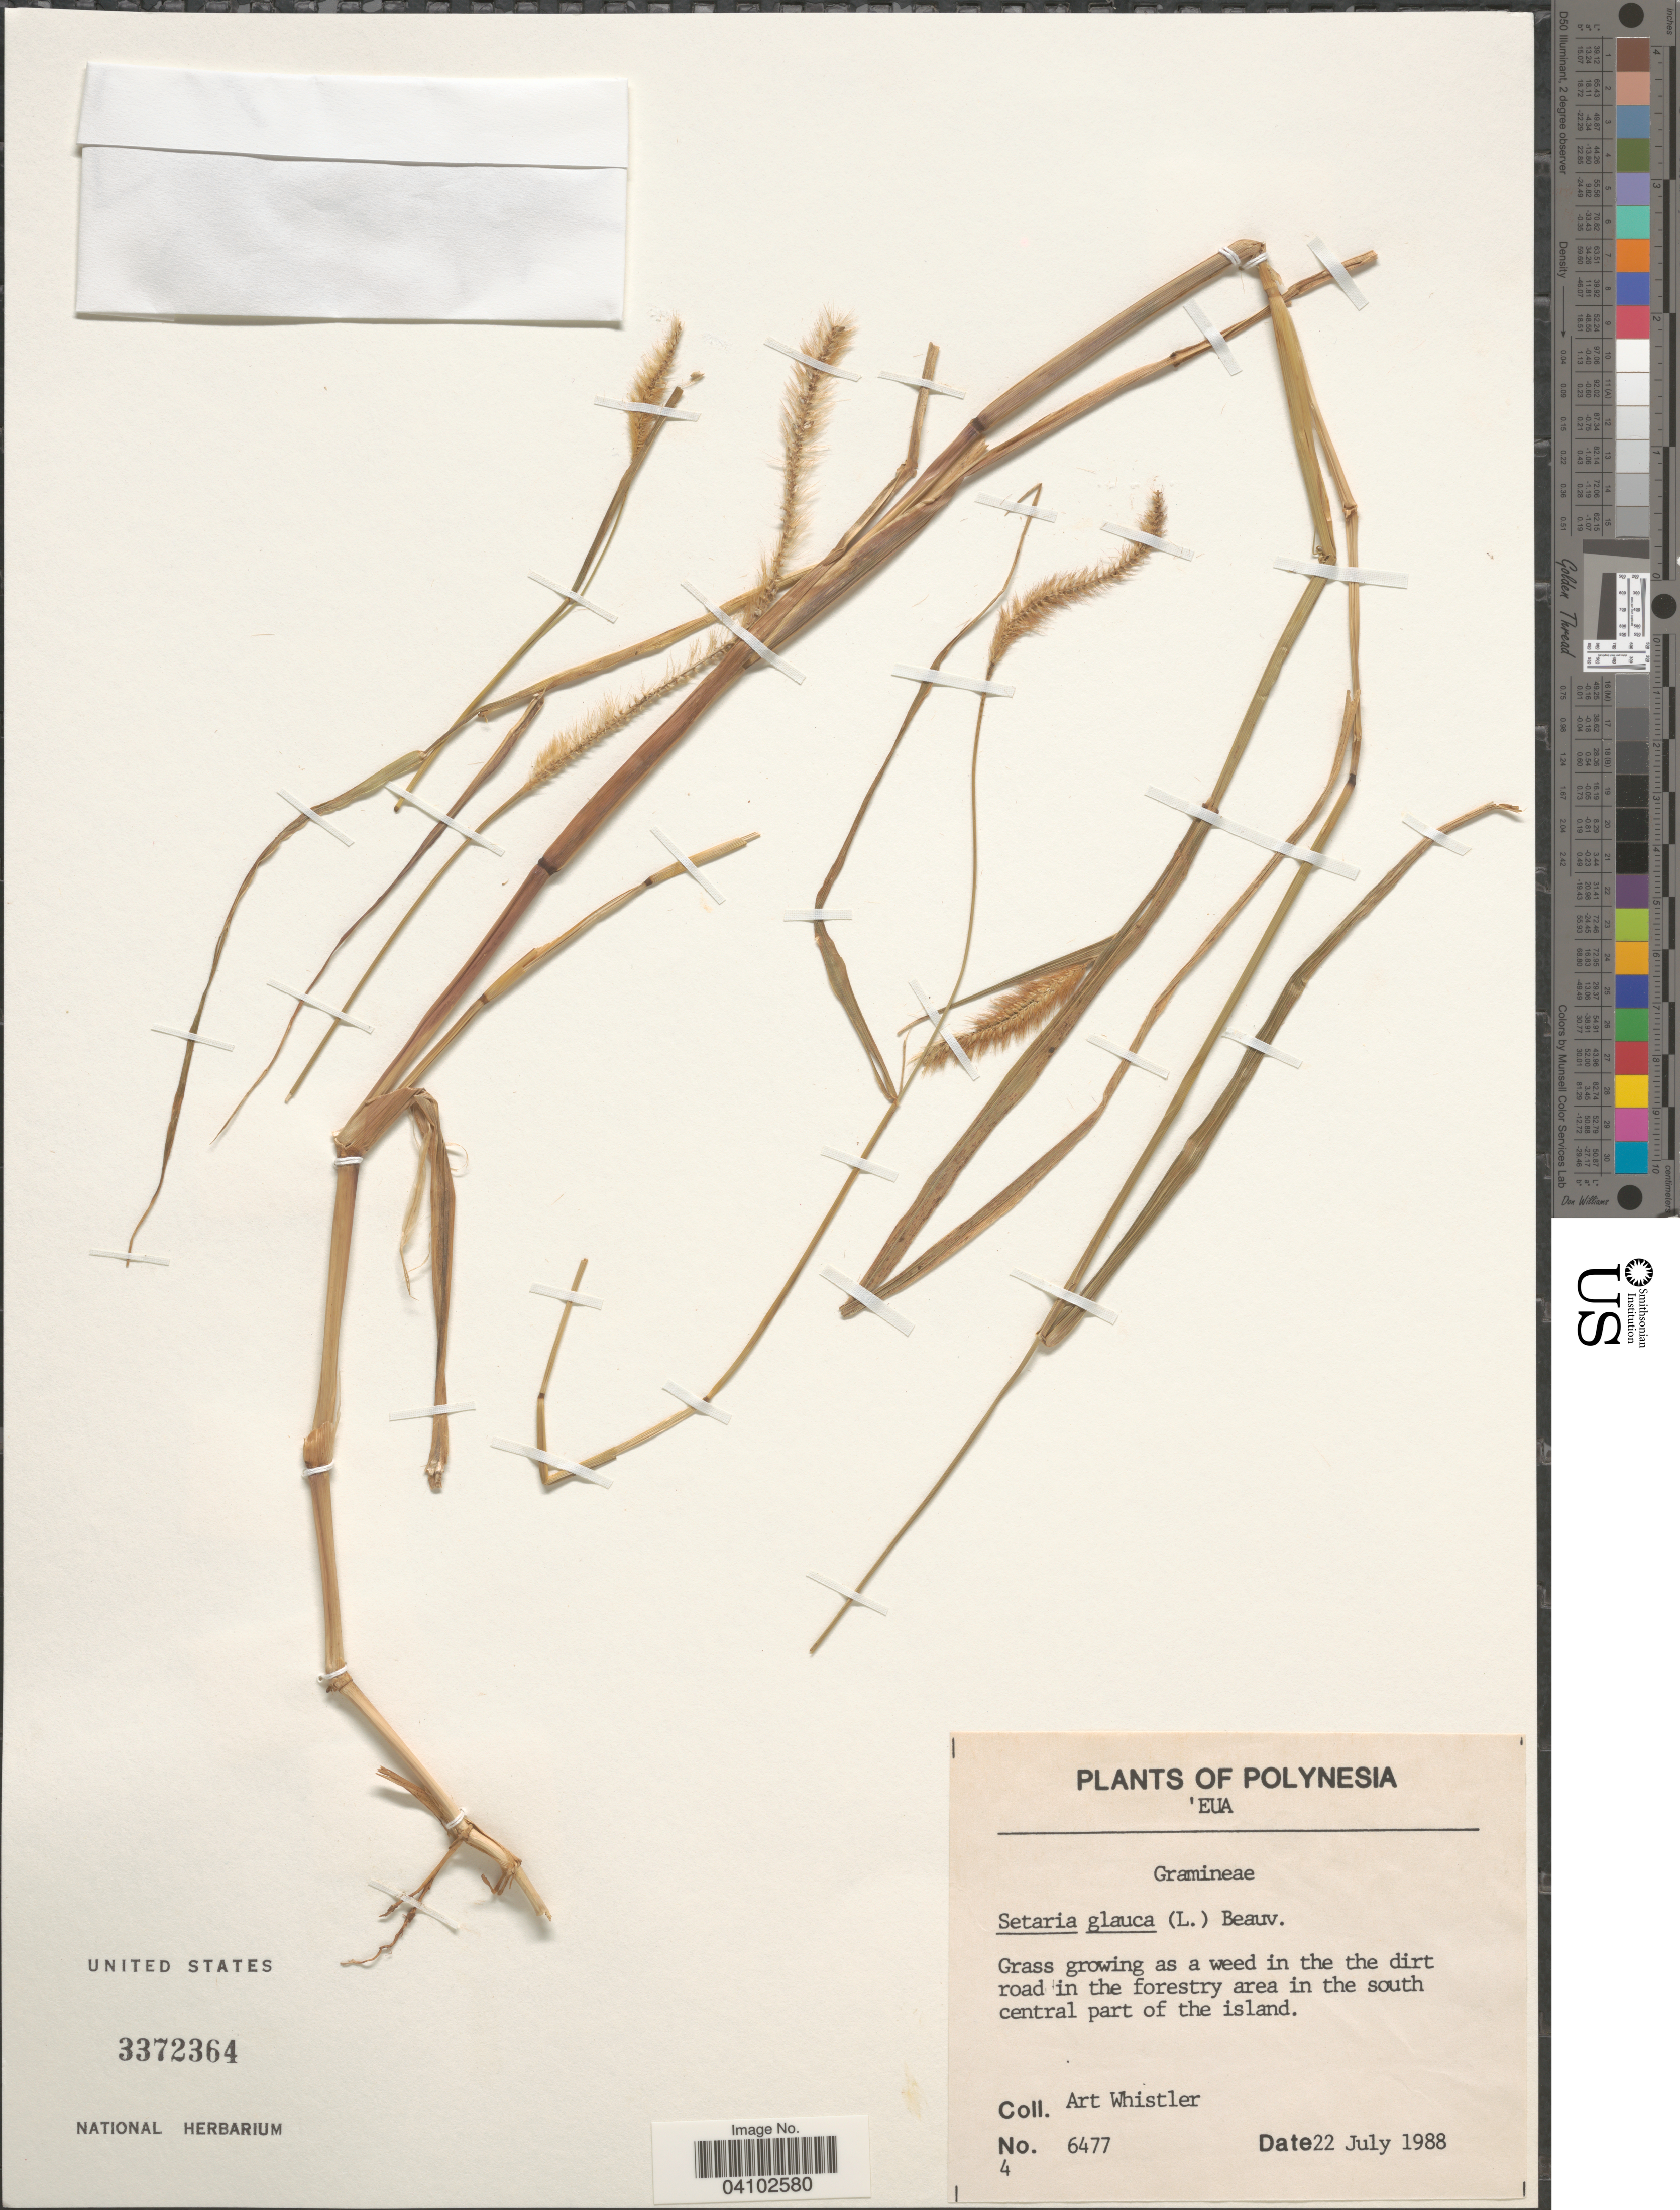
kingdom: Plantae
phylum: Tracheophyta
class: Liliopsida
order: Poales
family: Poaceae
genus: Cenchrus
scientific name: Cenchrus americanus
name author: (L.) Morrone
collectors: A. Whistler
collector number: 6477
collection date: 1988-07-22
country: Tonga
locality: Polynesia. 'Eua. In the the dirt road in the forestry area in the south central part of the island.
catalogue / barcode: US 3372364